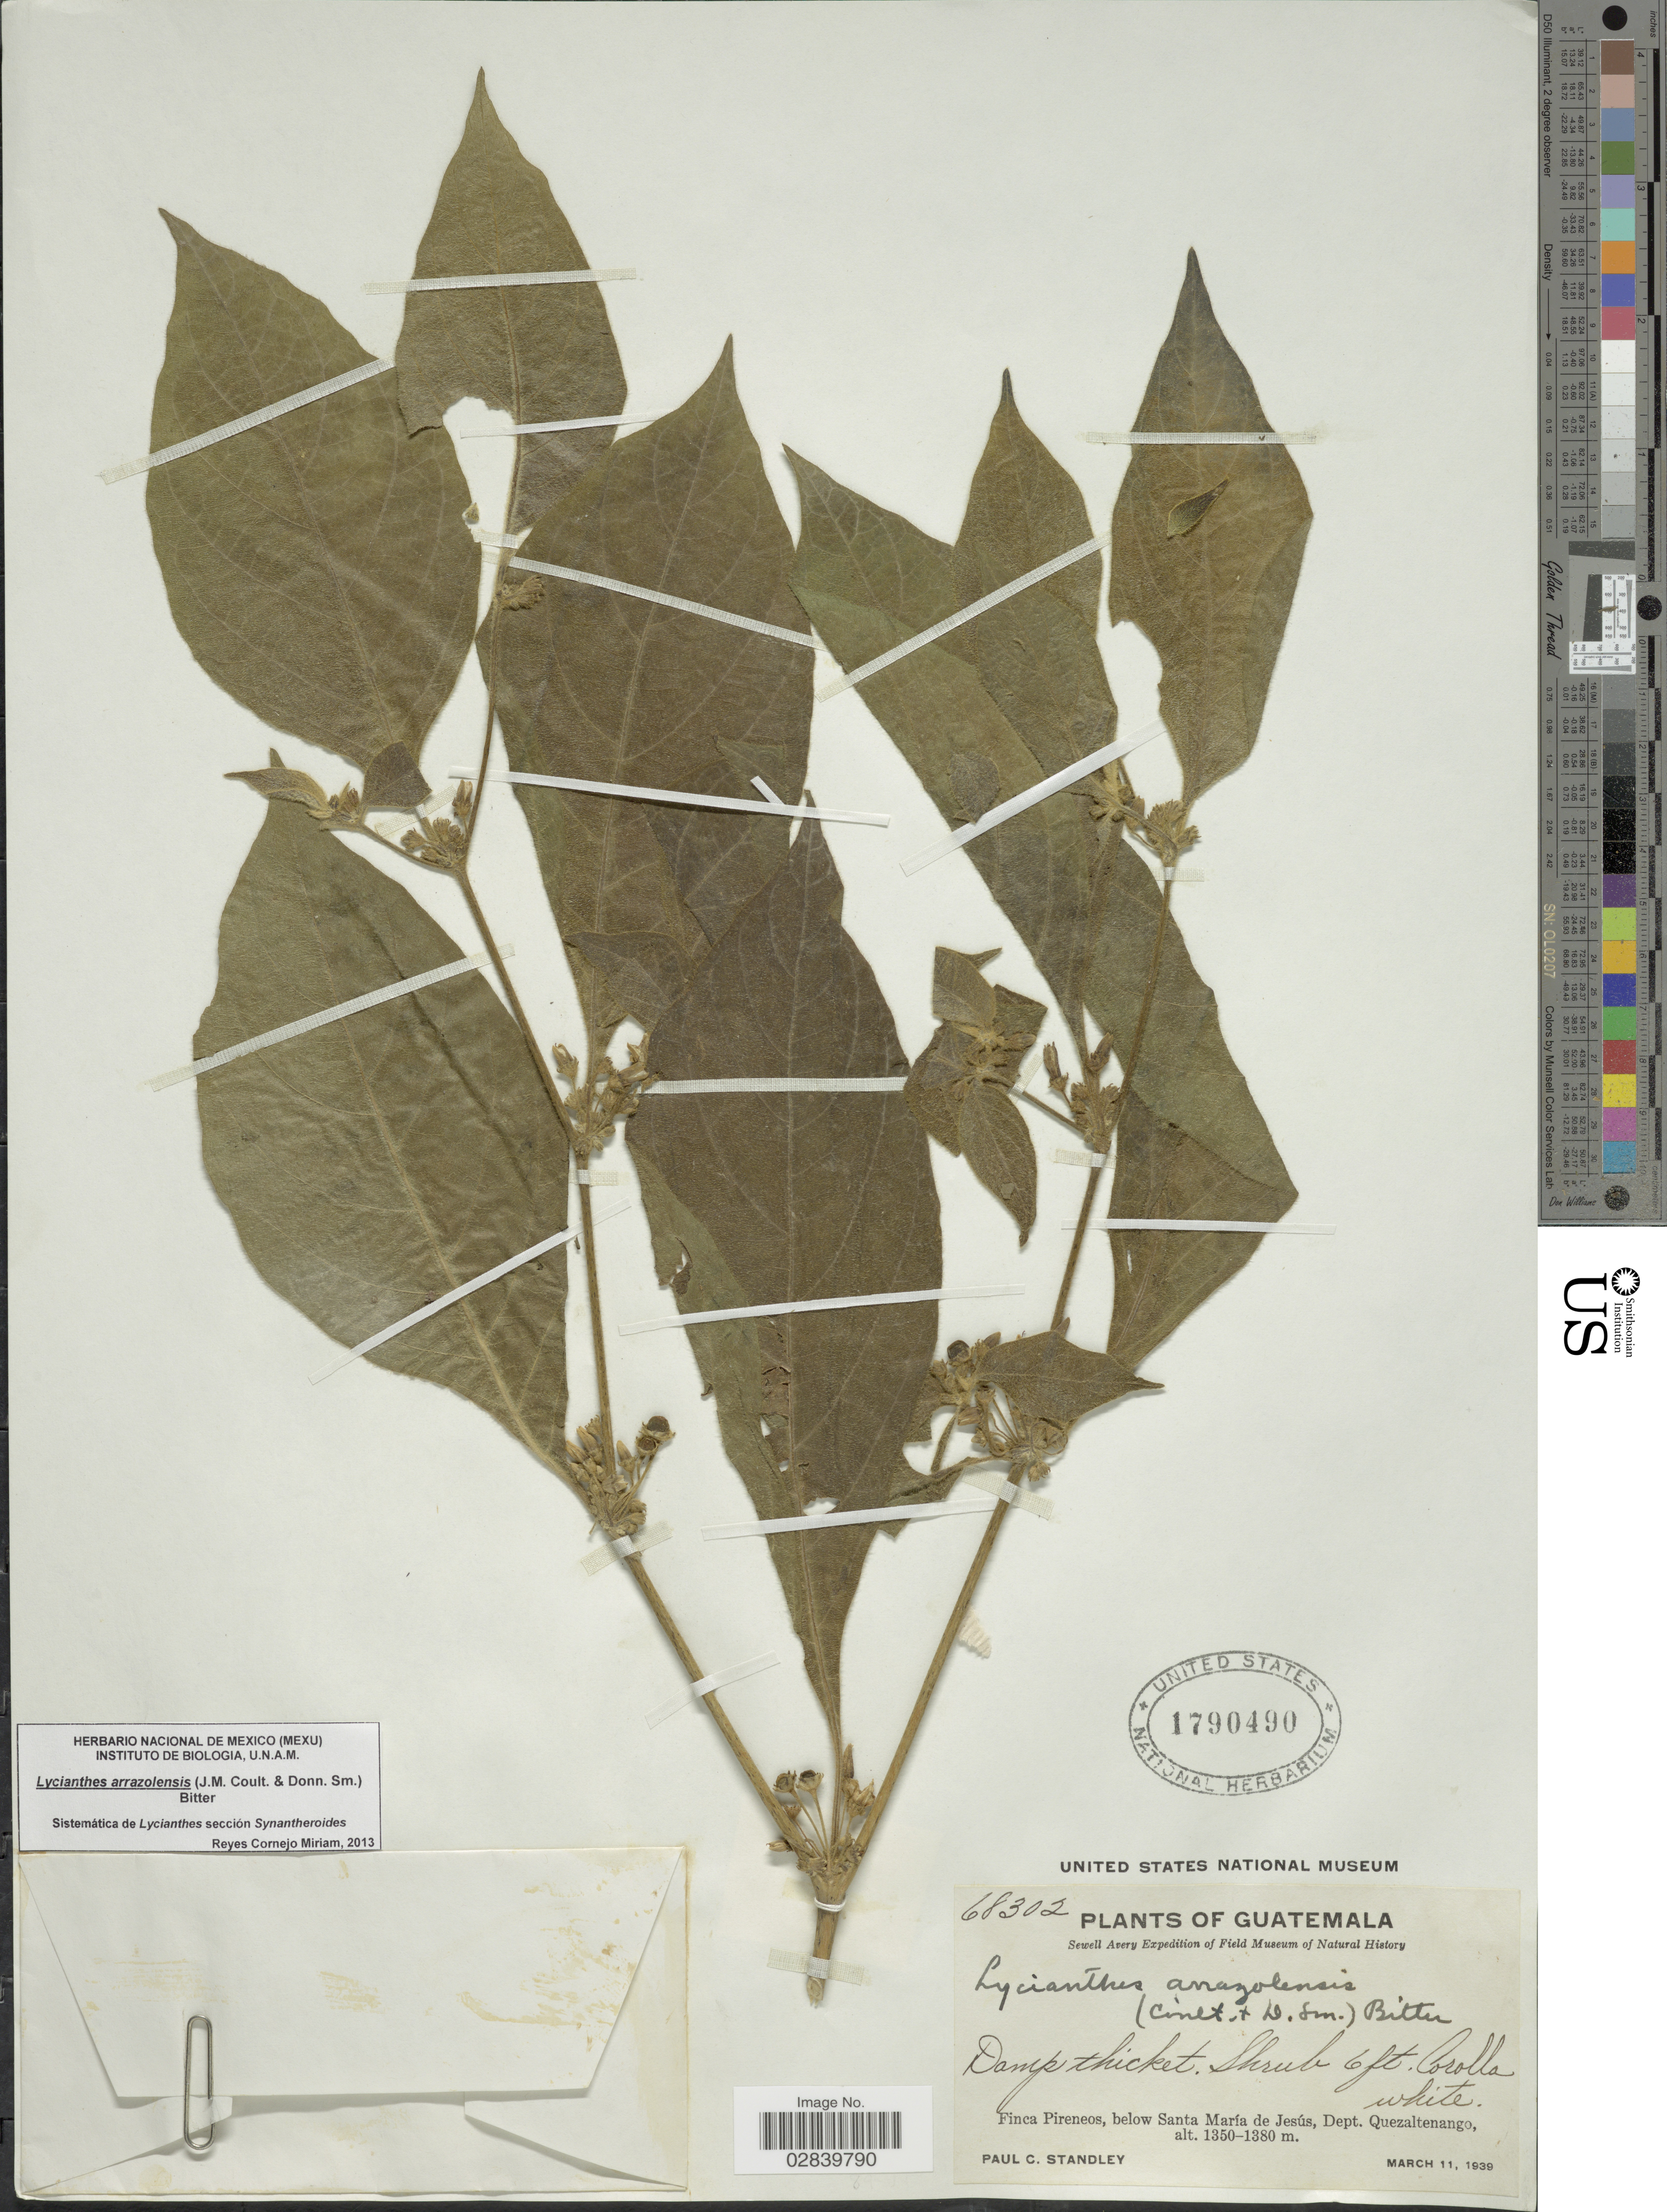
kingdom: Plantae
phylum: Tracheophyta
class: Magnoliopsida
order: Solanales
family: Solanaceae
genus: Lycianthes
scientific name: Lycianthes arrazolensis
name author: (J.M. Coult. & Donn. Sm.) Bitter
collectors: P. C. Standley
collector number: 68302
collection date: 1939-03-11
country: Guatemala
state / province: Quetzaltenango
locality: Finca Pireneos, below Santa María de Jesús, Dept. Quezaltenango.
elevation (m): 1350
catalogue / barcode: US 1790490